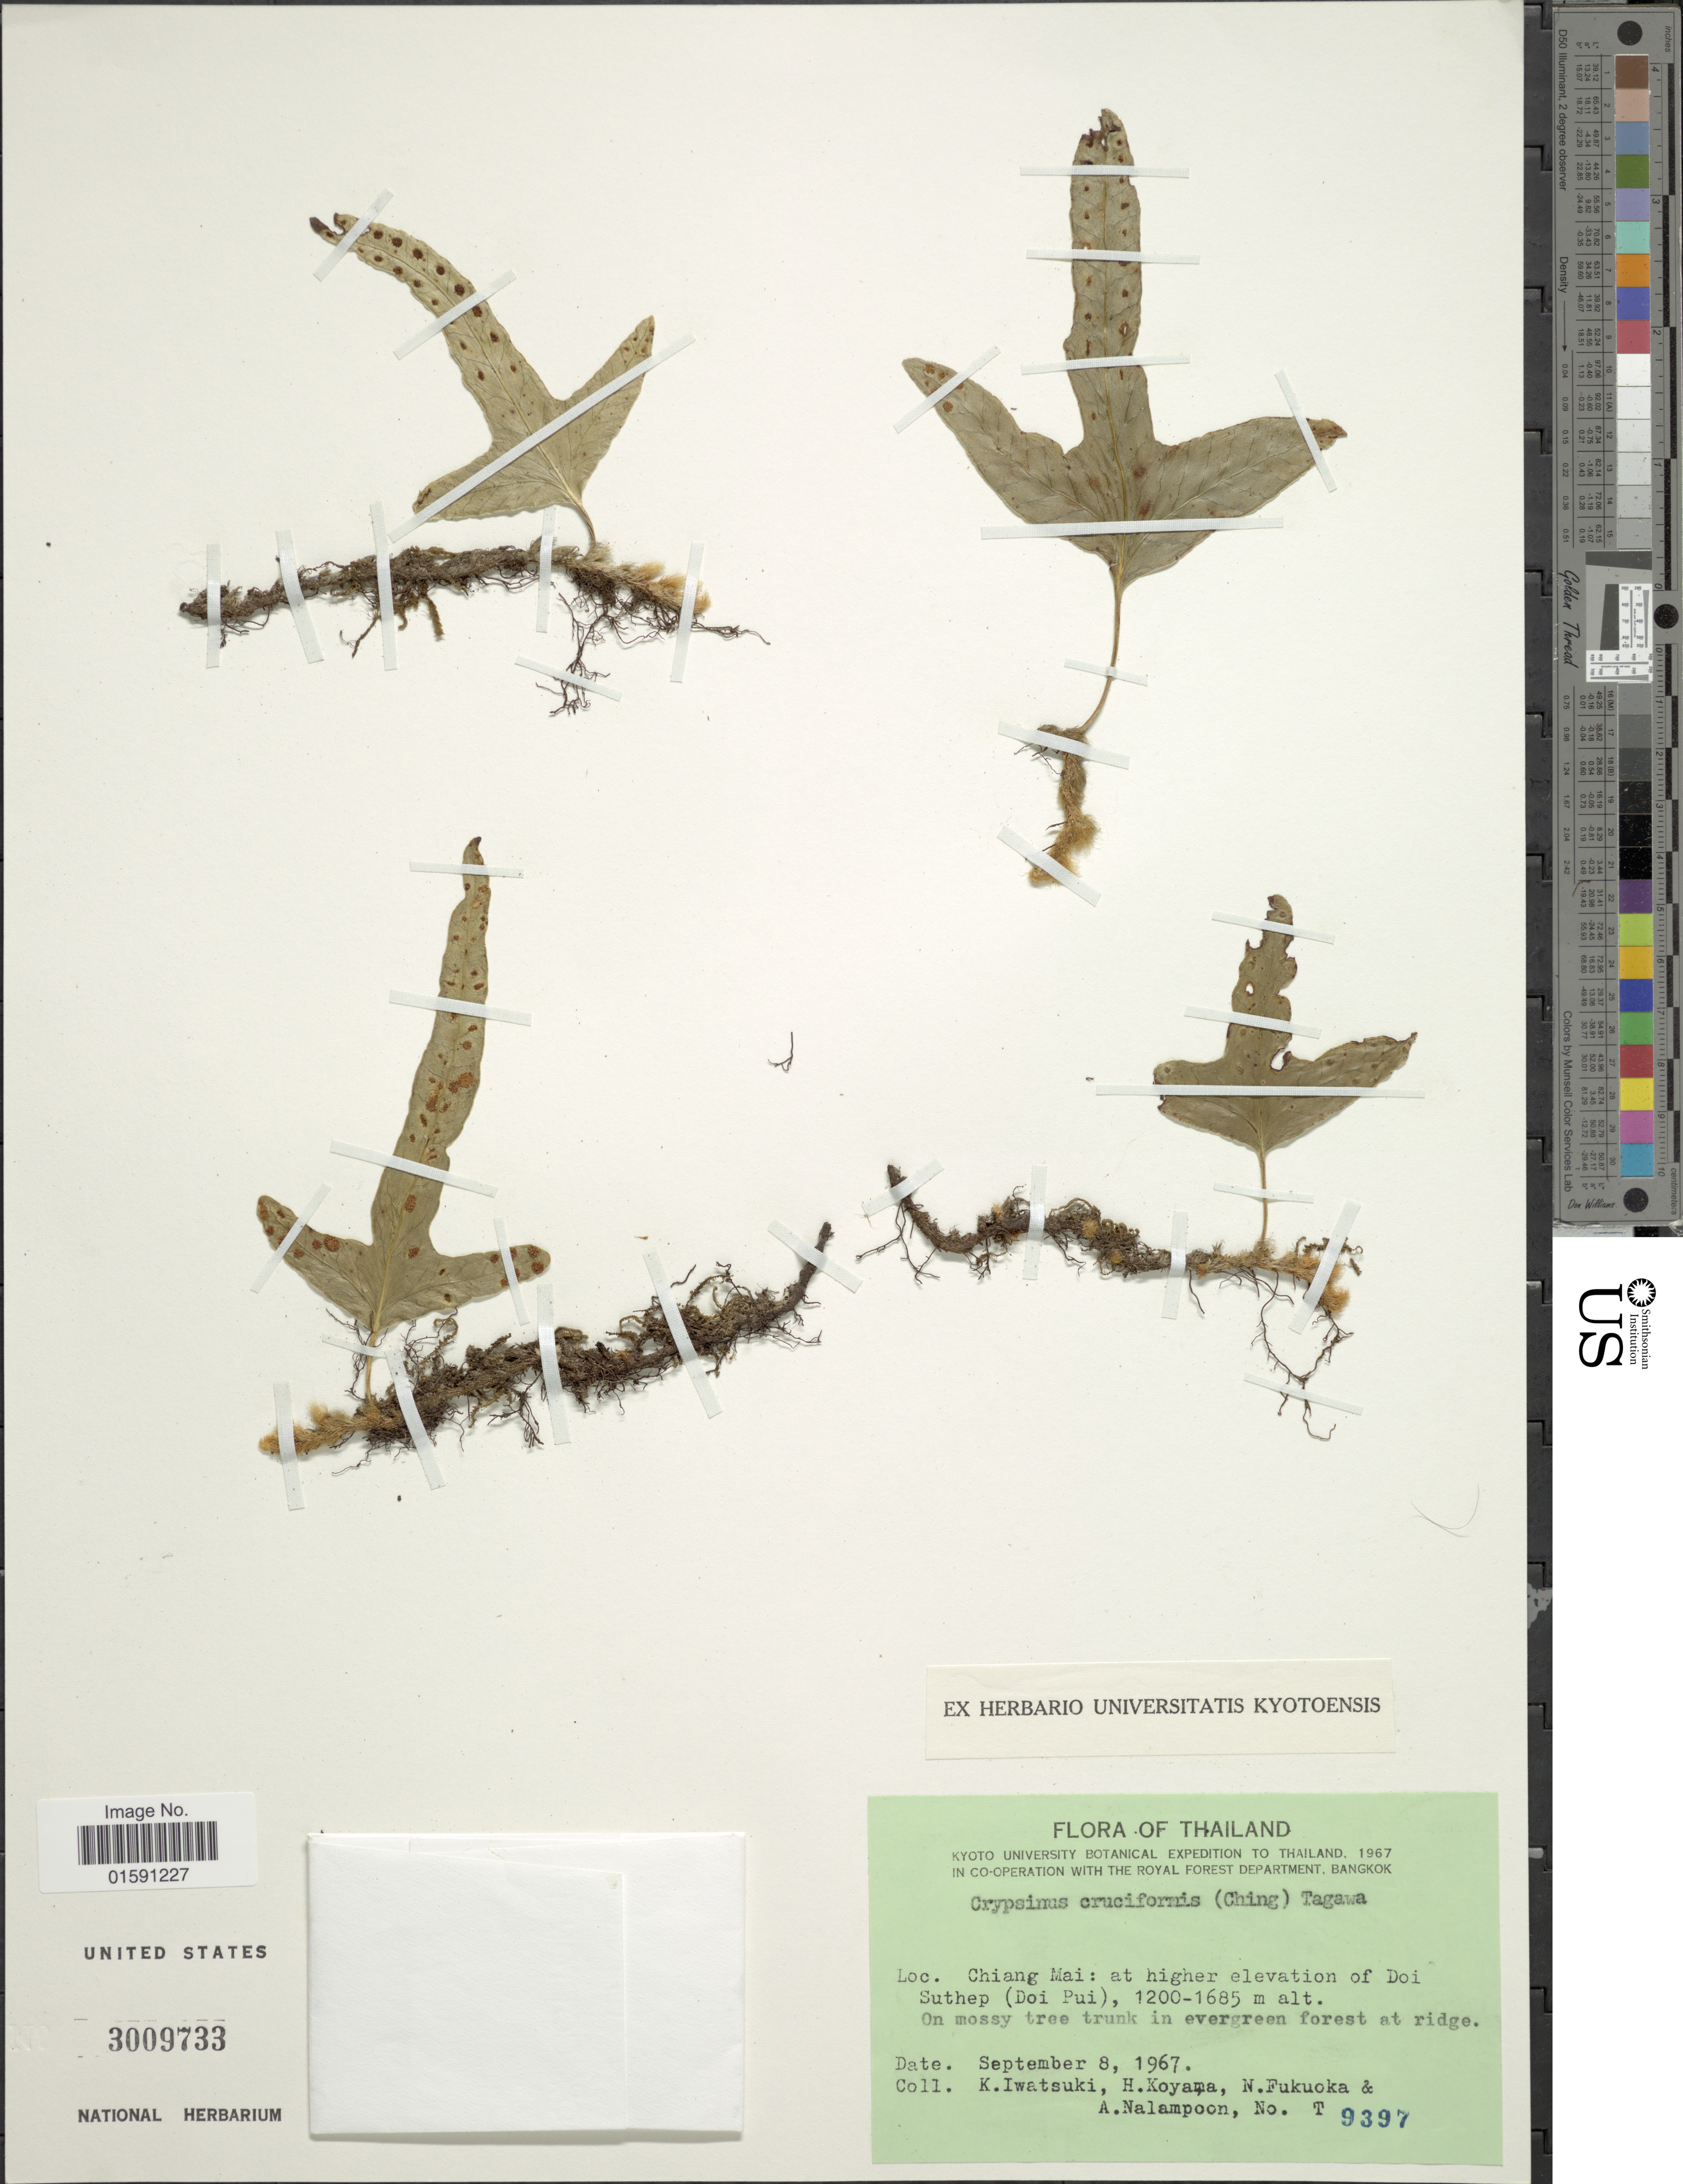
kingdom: Plantae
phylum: Tracheophyta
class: Polypodiopsida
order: Polypodiales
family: Polypodiaceae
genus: Selliguea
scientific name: Selliguea cruciformis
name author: (Ching) Fraser-Jenk.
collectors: K. Iwatsuki, H. Koyama, N. Fukuoka & A. Nalampoon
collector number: T 9397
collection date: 1967-09-08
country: Thailand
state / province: Chiang Mai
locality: Chiang Mai: at higher elevation of Doi Suthep (Doi Pui)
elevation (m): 1200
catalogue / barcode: US 3009733